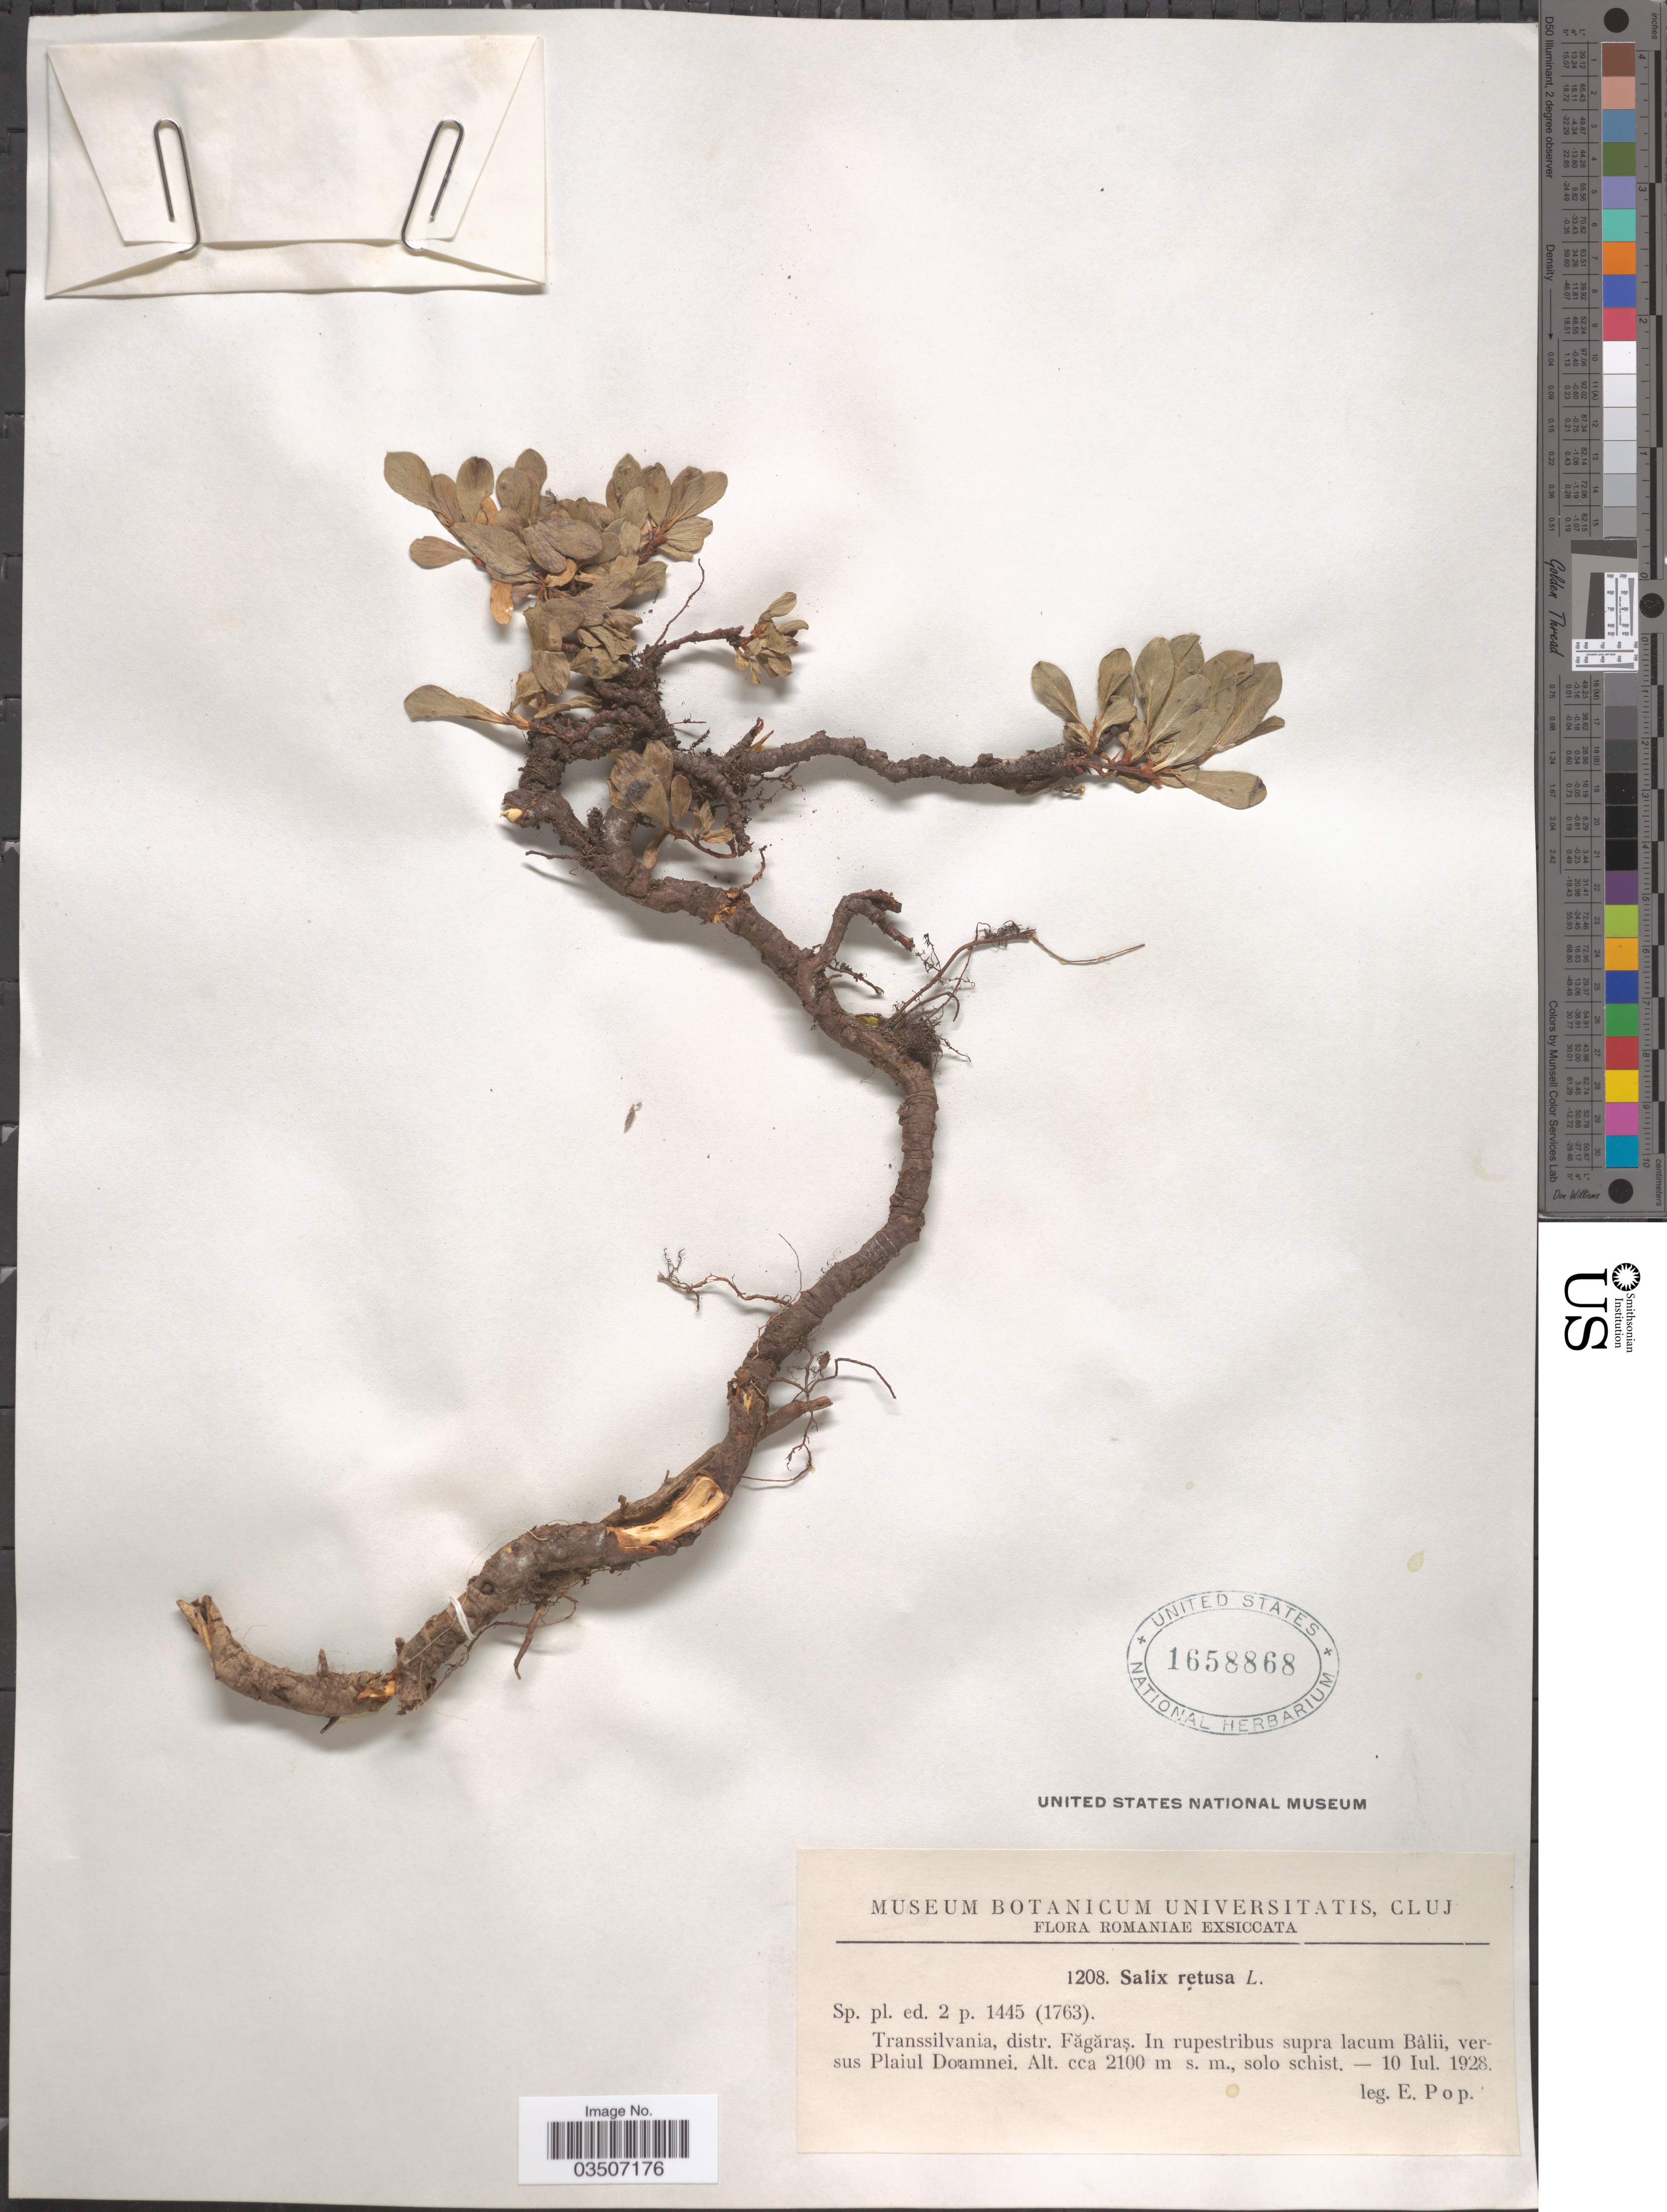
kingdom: Plantae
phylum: Tracheophyta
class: Magnoliopsida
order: Malpighiales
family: Salicaceae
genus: Salix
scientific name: Salix retusa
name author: L.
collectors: E. Pop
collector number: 1208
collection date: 1928-07-10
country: Romania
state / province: Cluj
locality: Transsilvania, distr. Fagaras. In rupestribus supra lacum Bâlii, versus Plaiul Doamnei.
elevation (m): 2100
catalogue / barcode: US 1658868